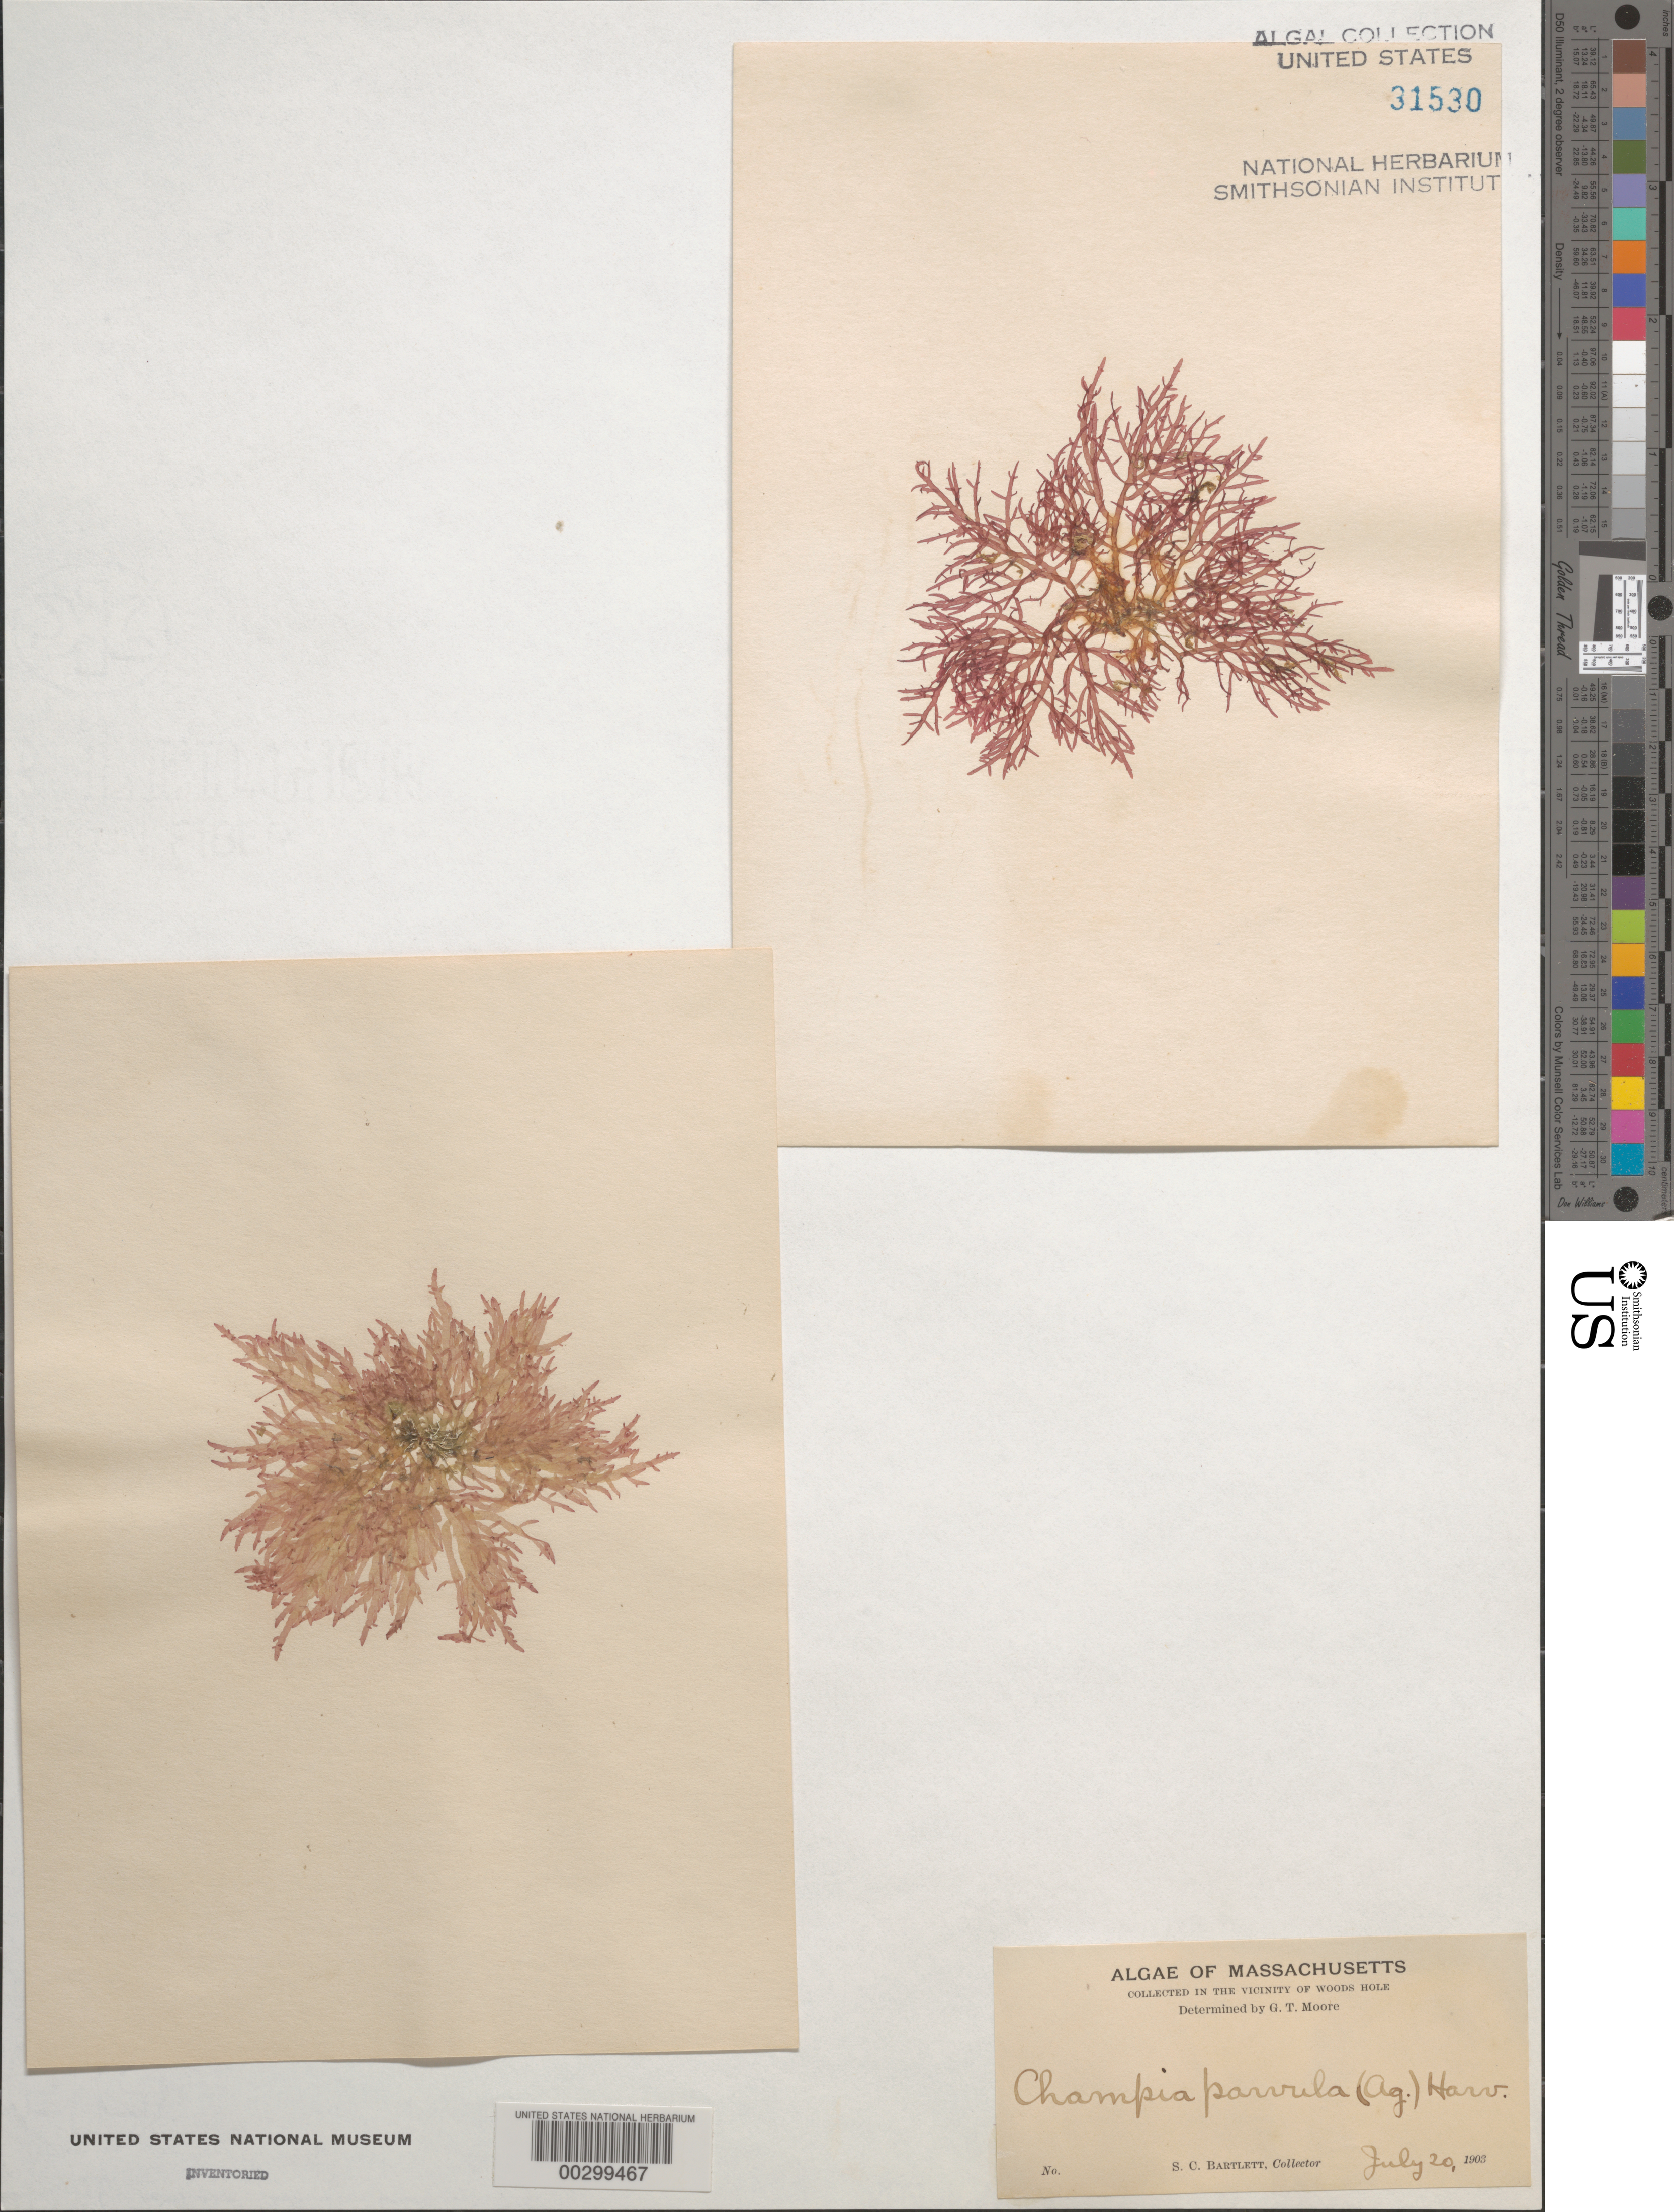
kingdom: Plantae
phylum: Rhodophyta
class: Florideophyceae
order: Rhodymeniales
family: Champiaceae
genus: Champia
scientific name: Champia parvula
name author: (C. Agardh) Harv.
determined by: Moore, G. T.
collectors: S. C. Bartlett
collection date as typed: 20 Jul 1903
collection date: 1903-07-20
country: United States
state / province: Massachusetts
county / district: Barnstable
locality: Woods Hole area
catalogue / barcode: US 31530